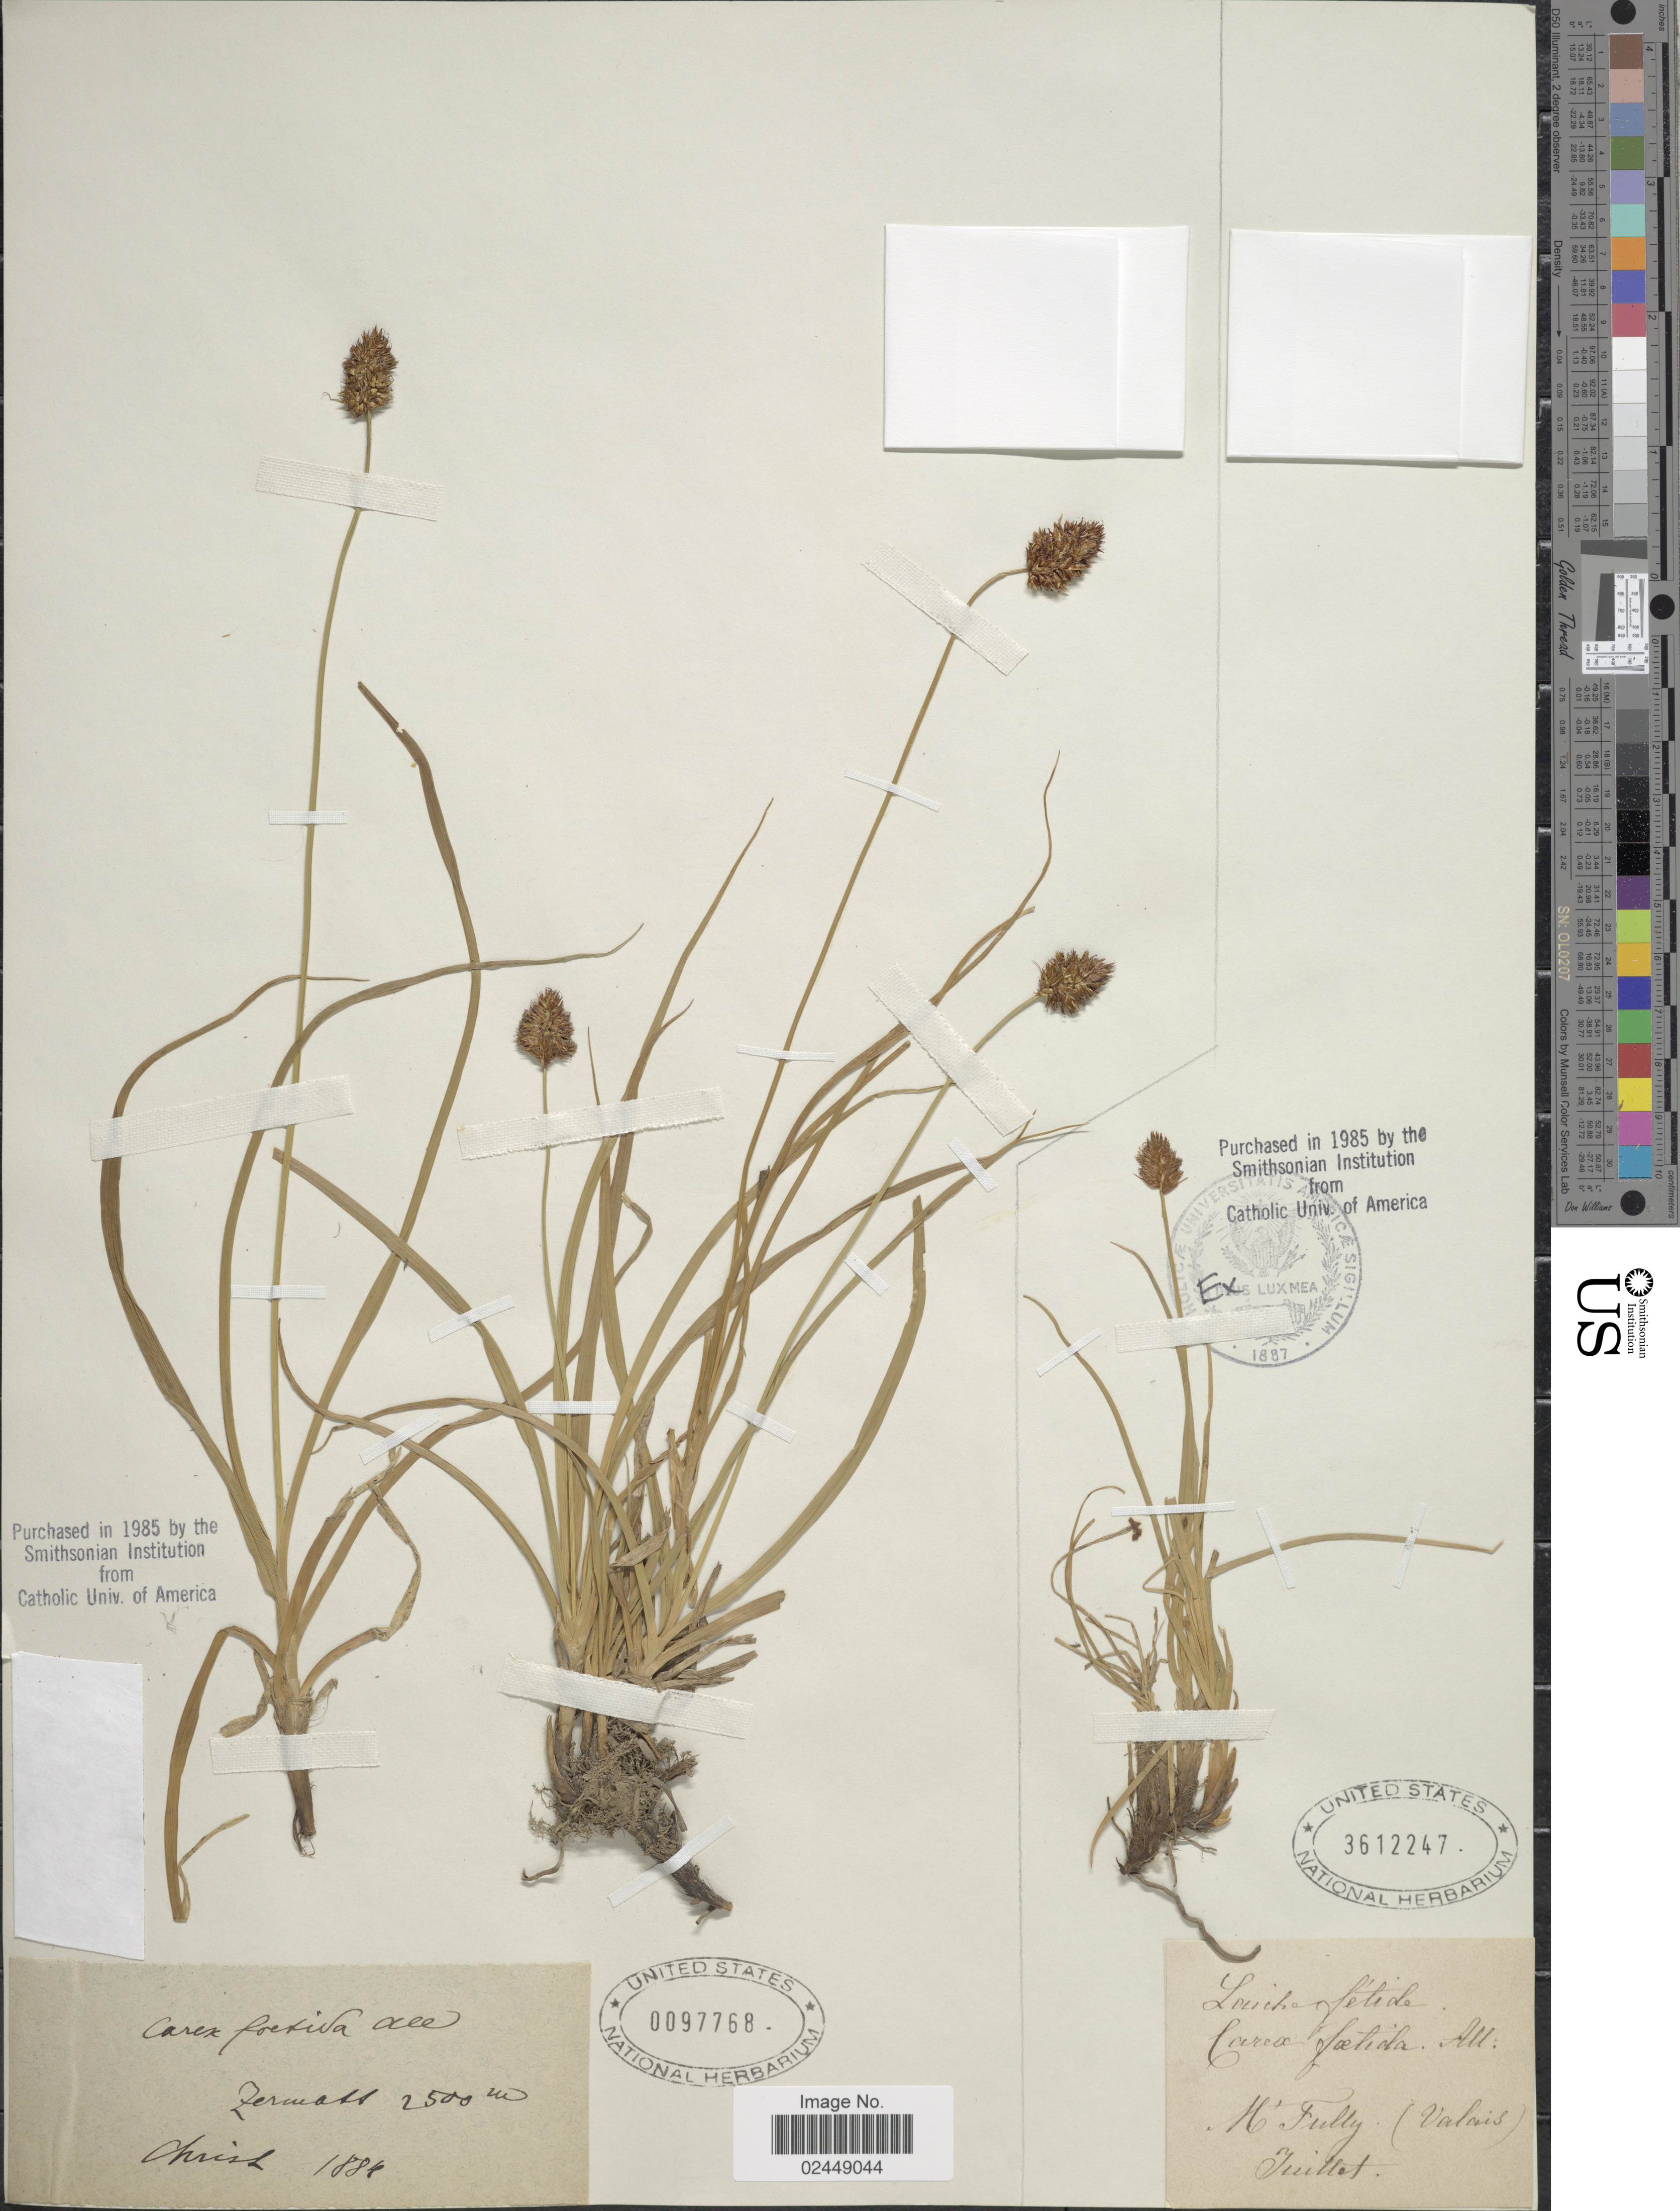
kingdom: Plantae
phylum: Tracheophyta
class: Liliopsida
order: Poales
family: Cyperaceae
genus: Carex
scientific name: Carex foetida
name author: All.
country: Switzerland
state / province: Valais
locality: St Fulty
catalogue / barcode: US 3612247